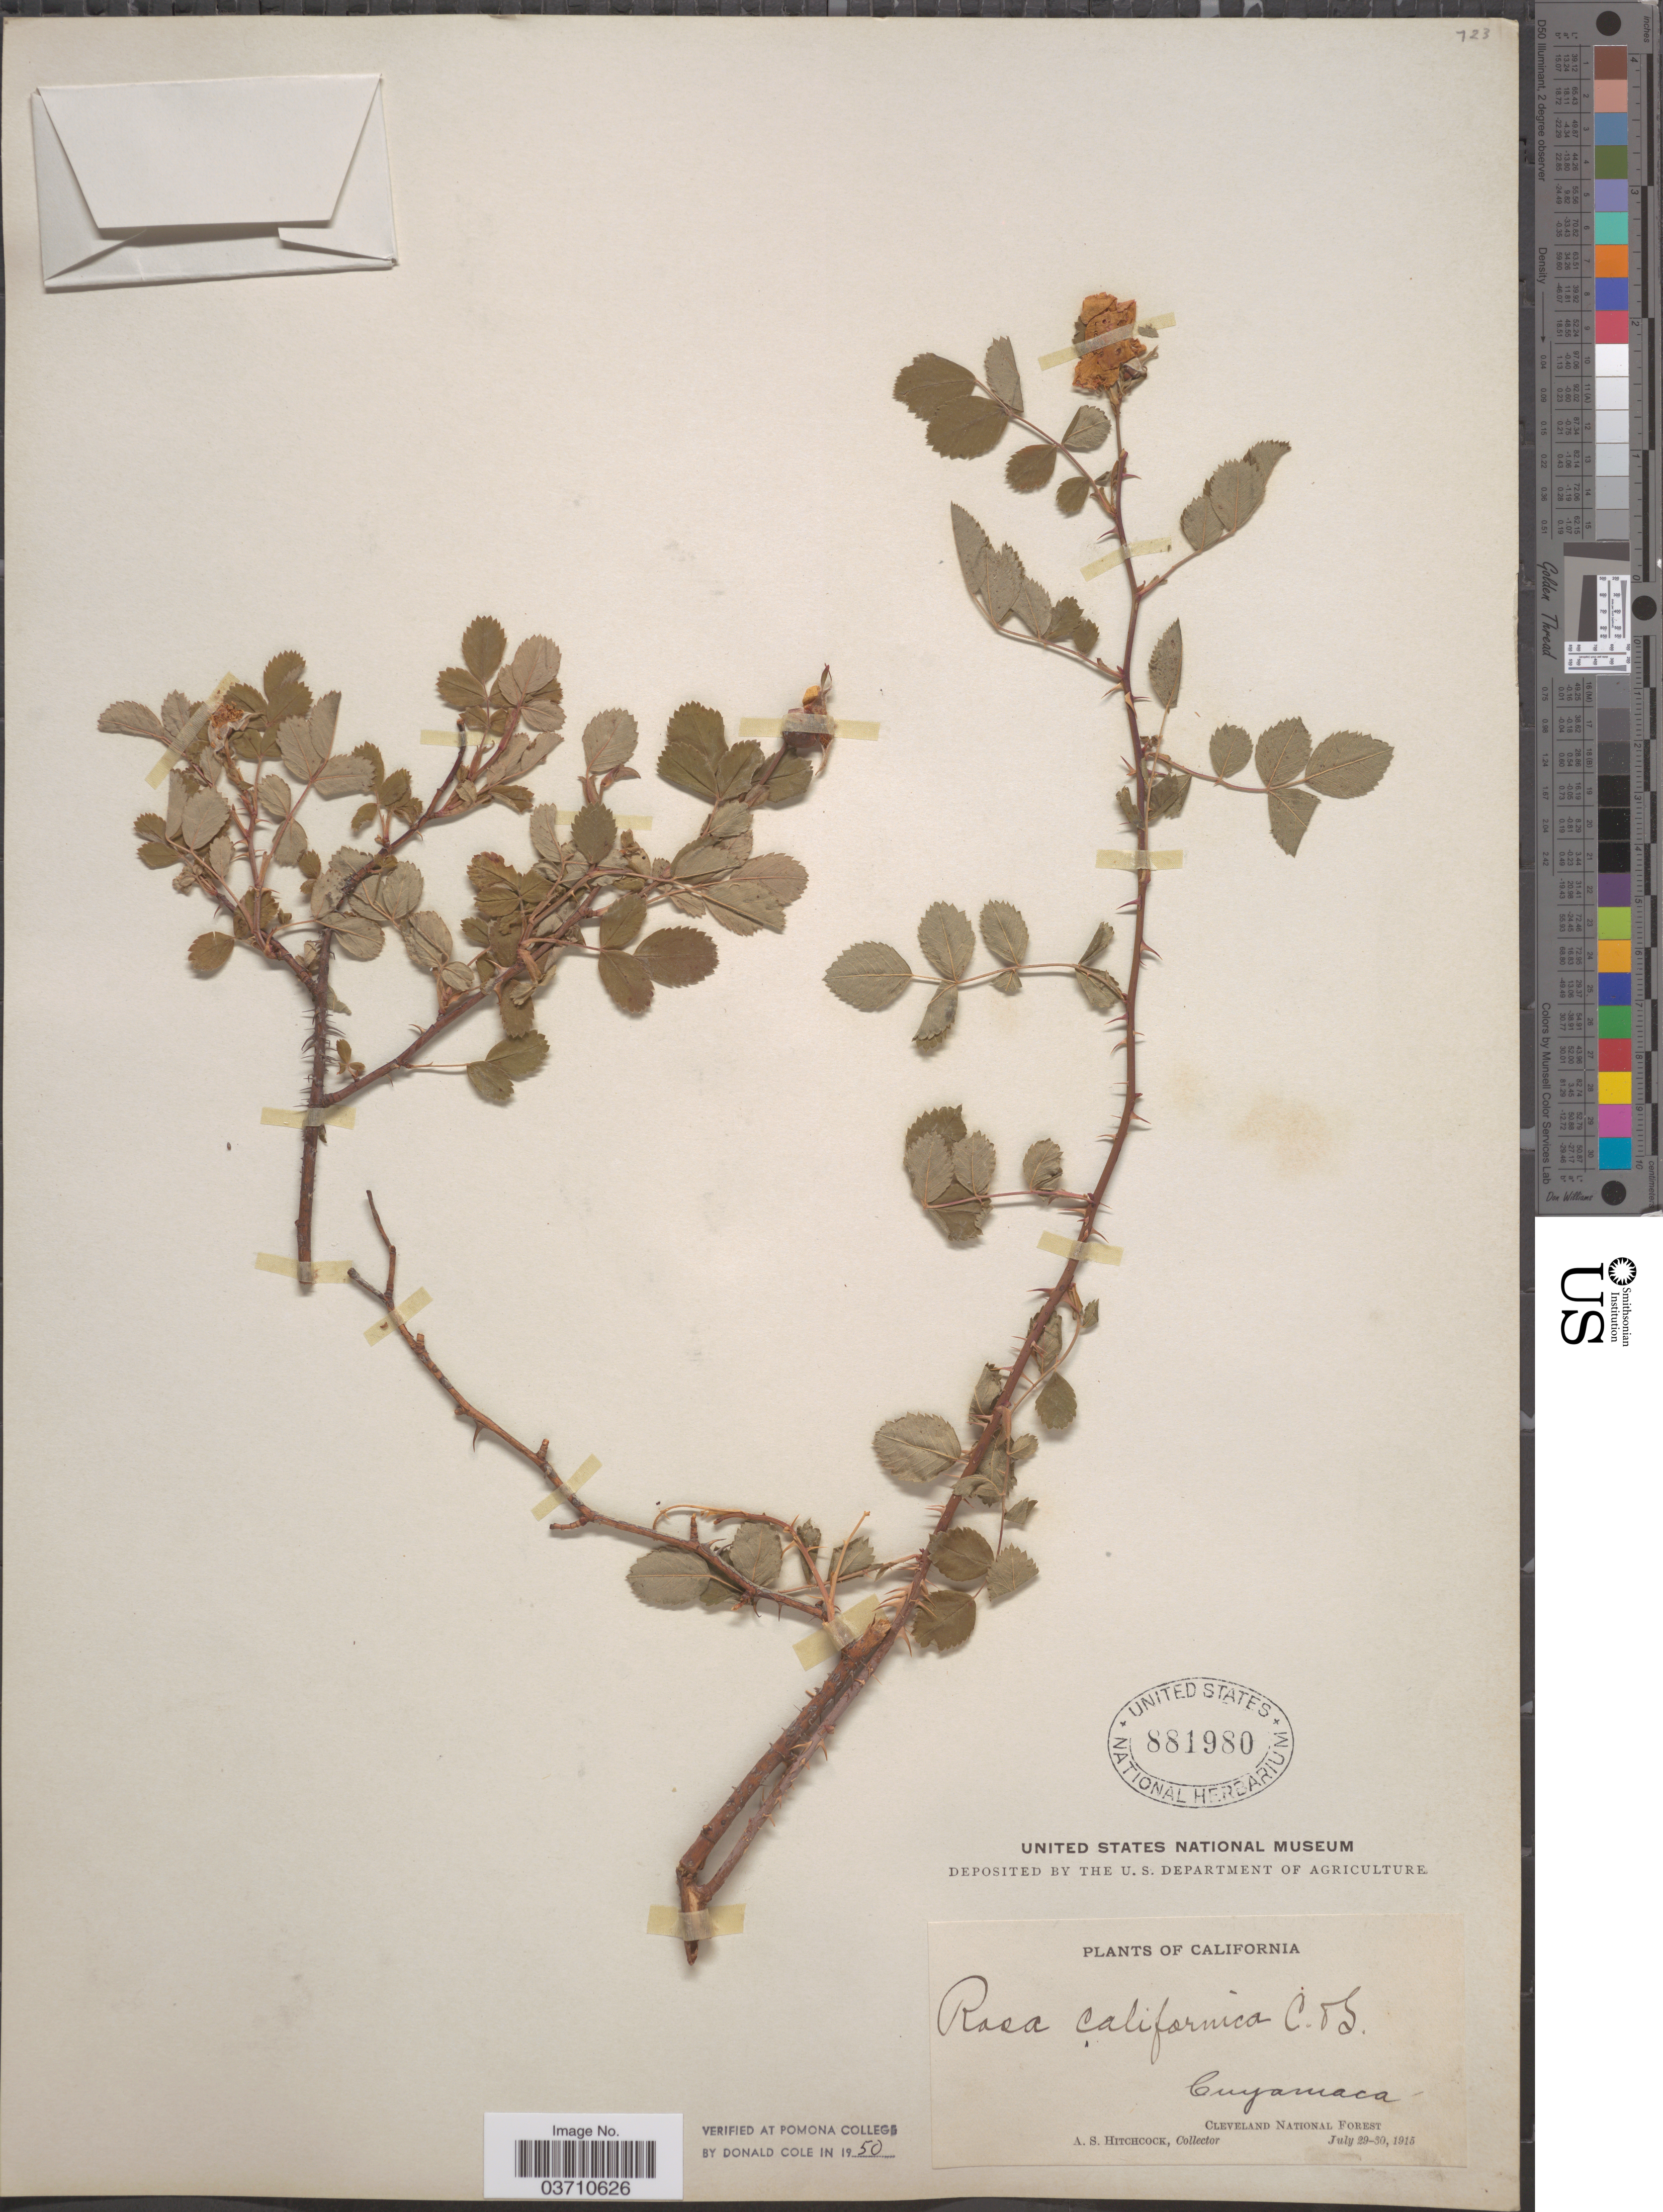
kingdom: Plantae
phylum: Tracheophyta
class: Magnoliopsida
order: Rosales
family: Rosaceae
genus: Rosa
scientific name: Rosa californica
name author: Cham. & Schltdl.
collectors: A. S. Hitchcock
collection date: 1915-07-29/1915-07-30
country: United States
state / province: California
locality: Cuyamaca. Cleveland National Forest.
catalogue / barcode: US 881980